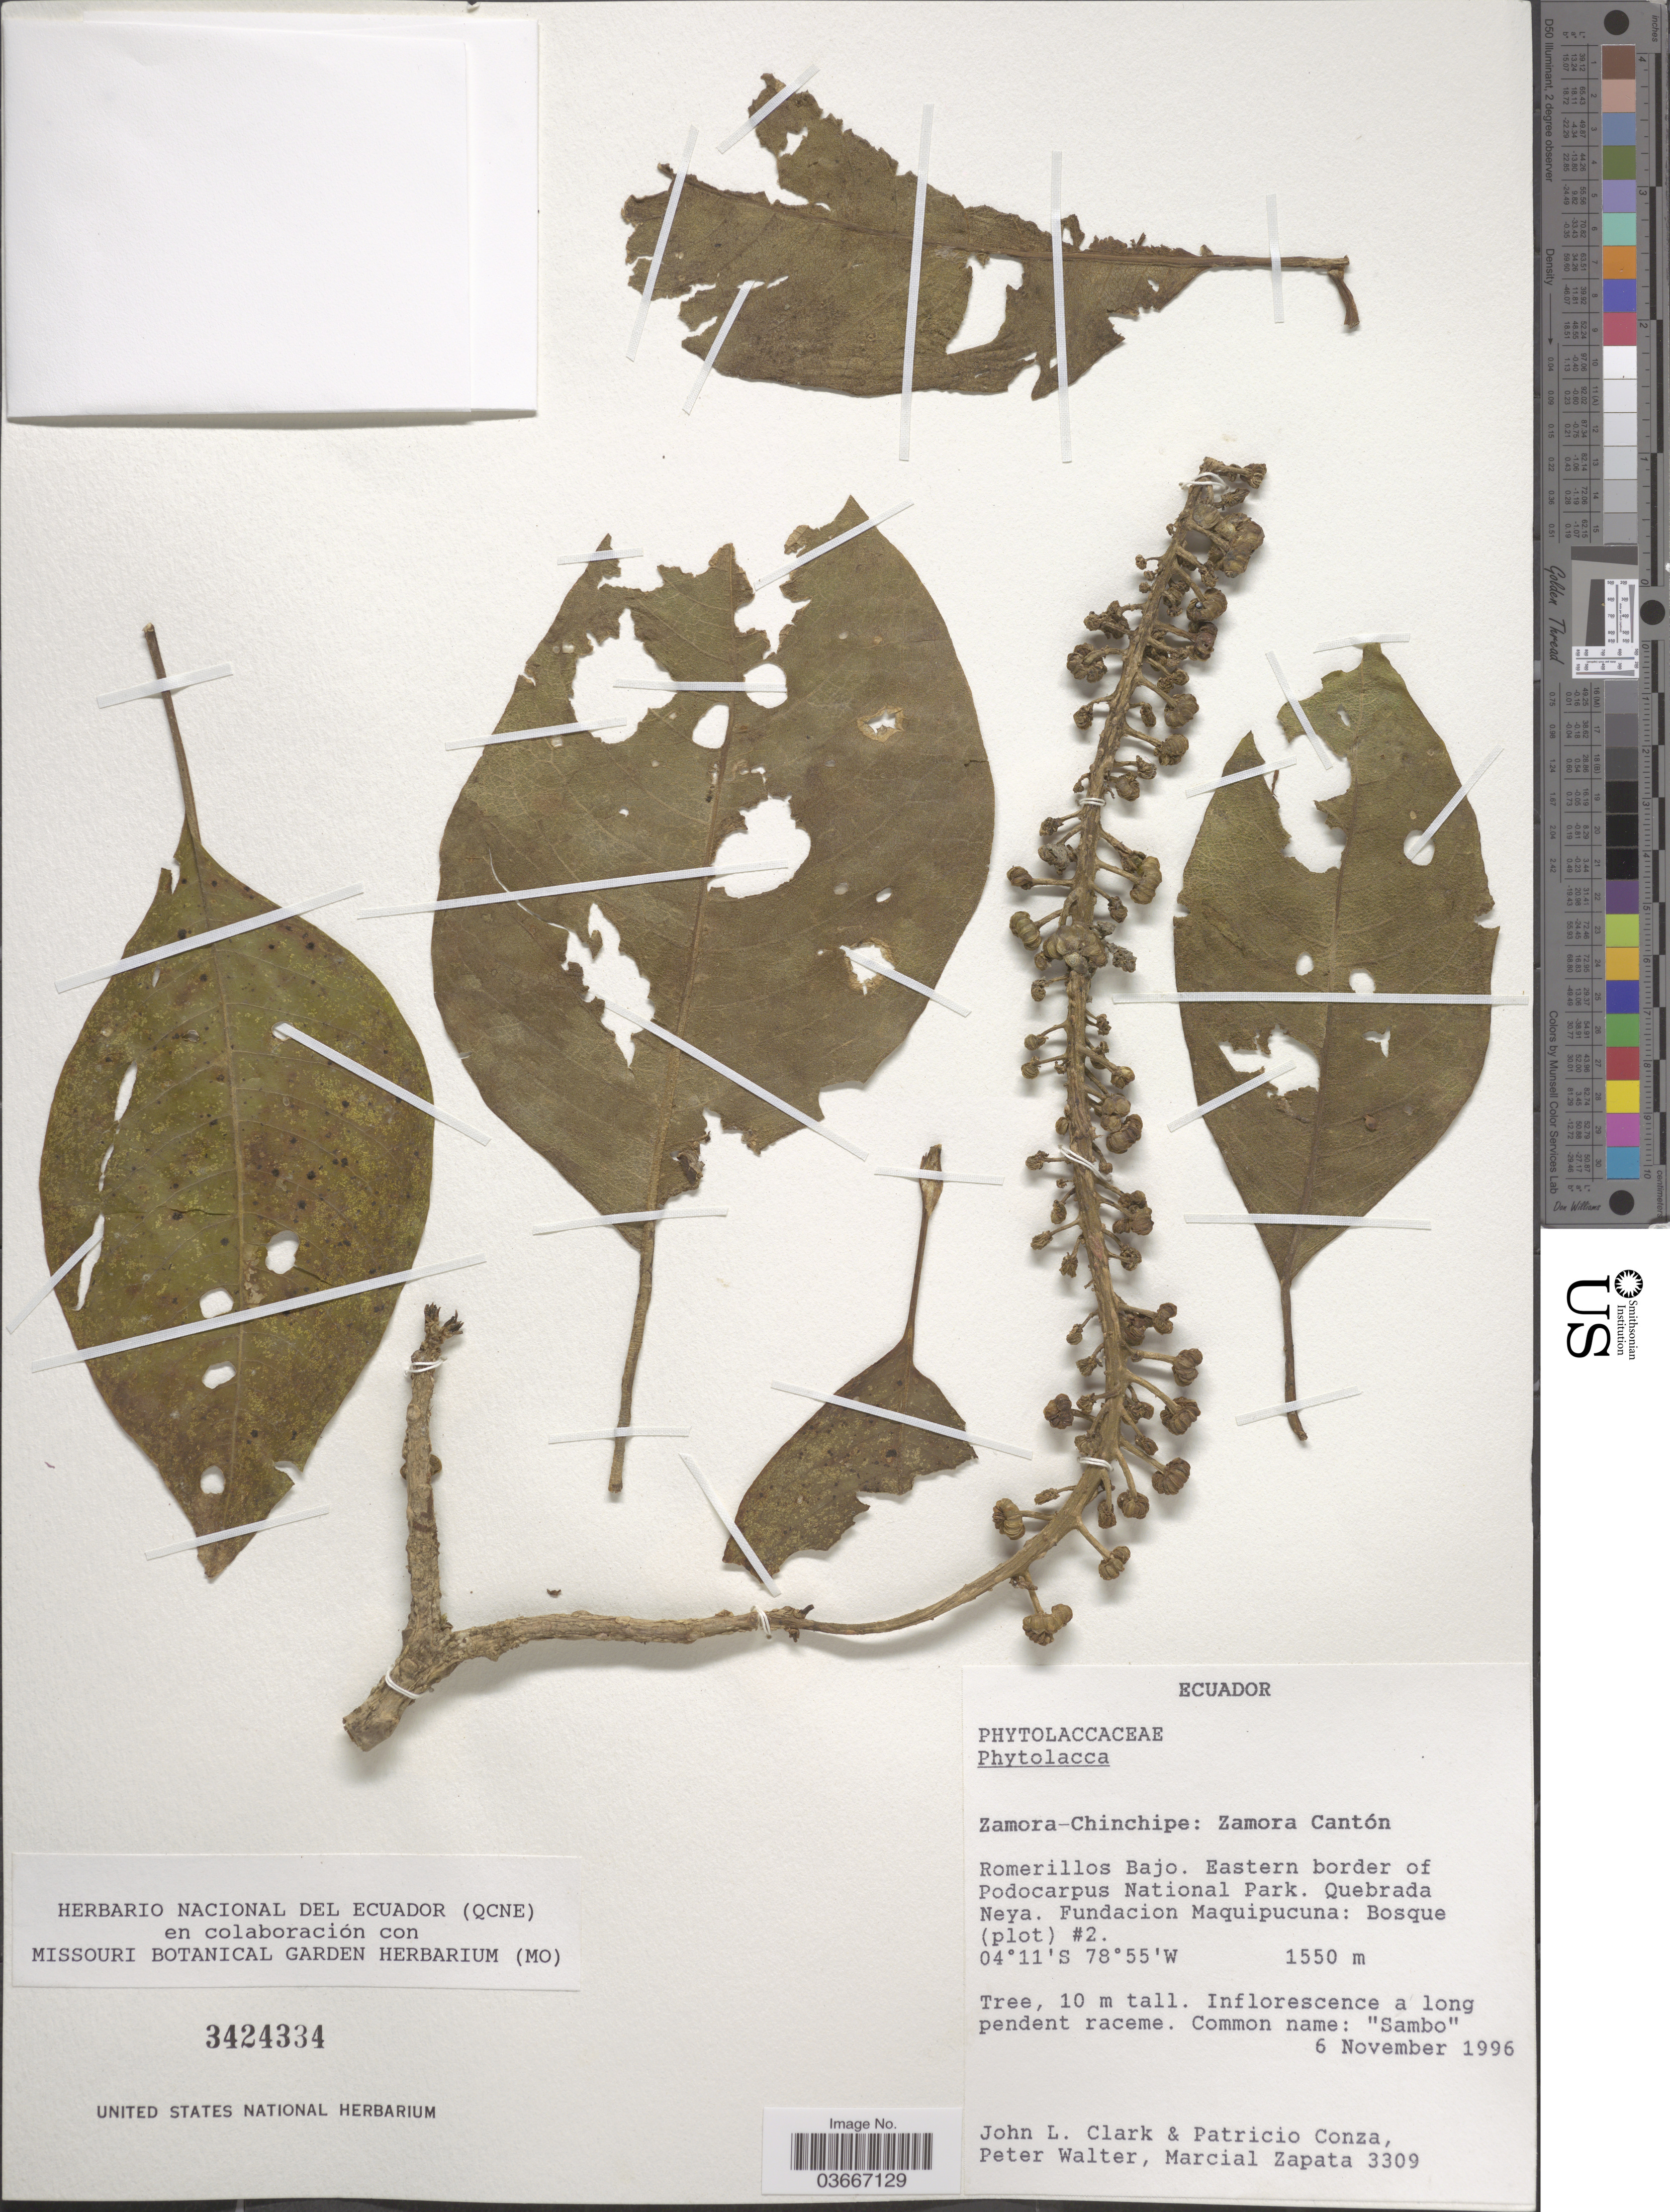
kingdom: Plantae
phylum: Tracheophyta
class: Magnoliopsida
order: Caryophyllales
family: Phytolaccaceae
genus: Phytolacca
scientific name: Phytolacca sp.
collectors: J. L. Clark, P. Conza, P. Walter & M. Zapata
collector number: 3309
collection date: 1996-11-06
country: Ecuador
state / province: Zamora-Chinchipe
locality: Zamora Cantón. Romerillos Bajo. Eastern border of Podocarpus National Park. Quebrada Neya. Fundacion Maquipucuna: Bosque (plot) #2.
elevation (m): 1550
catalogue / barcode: US 3424334